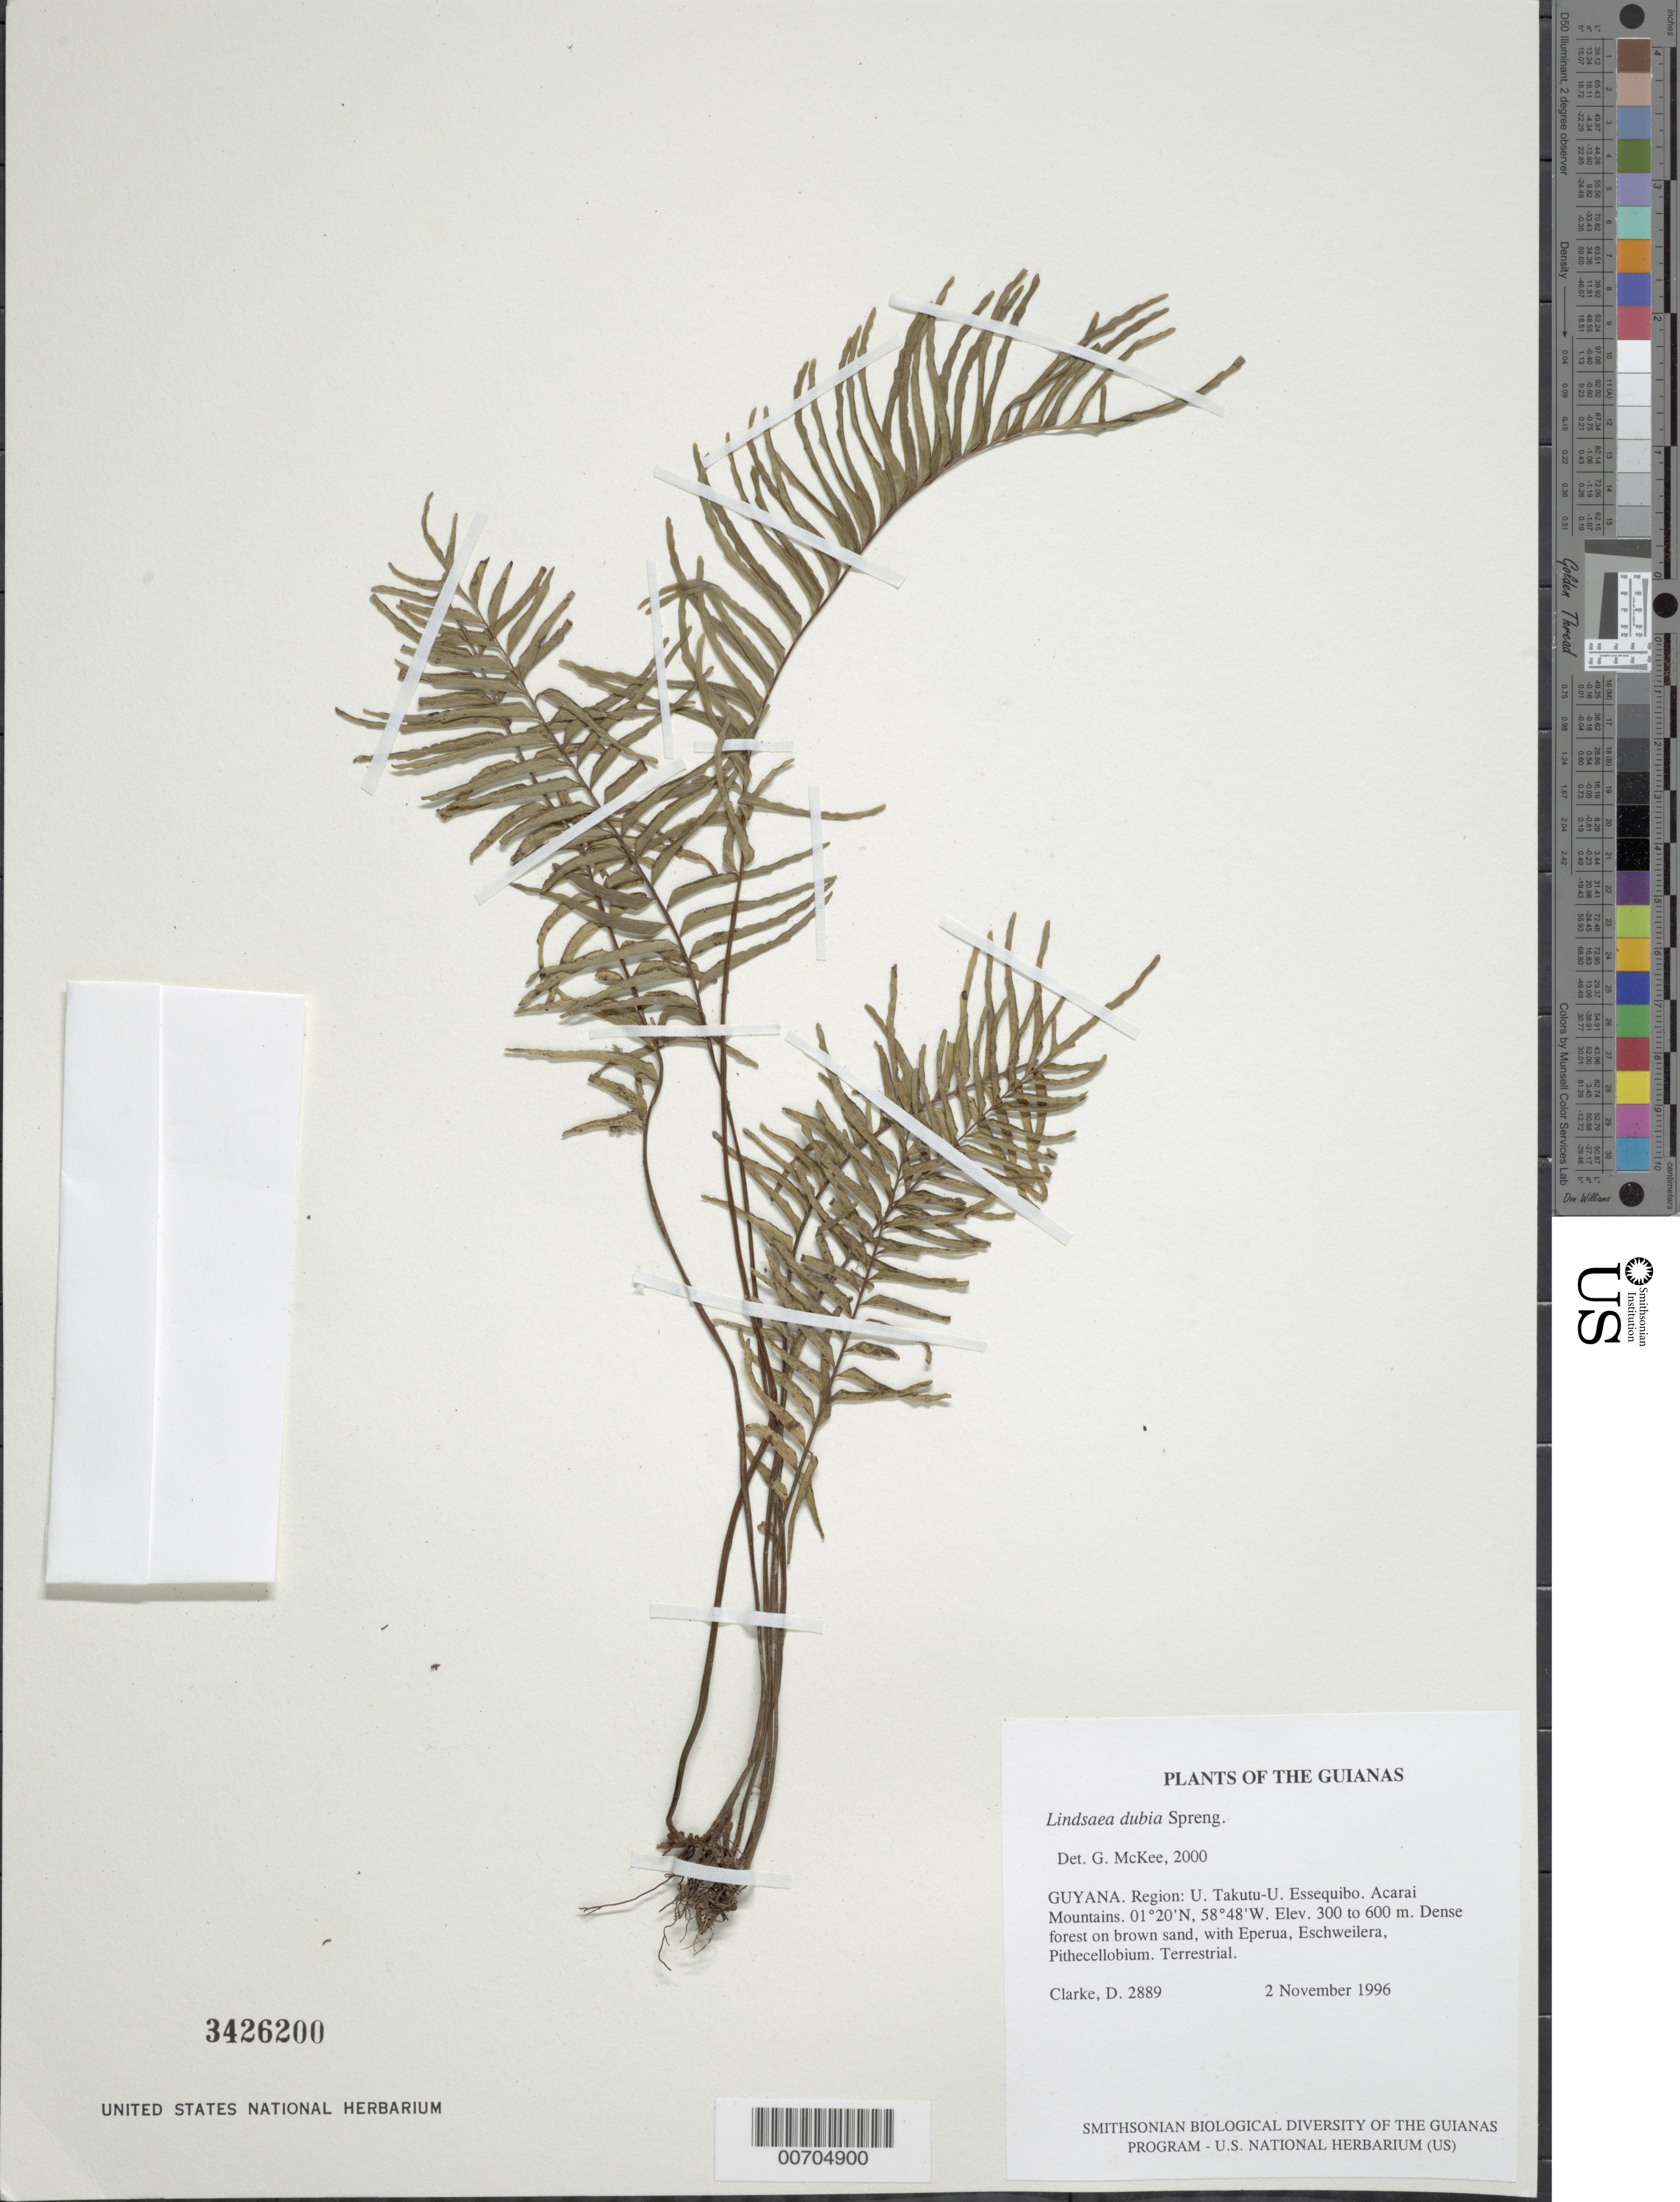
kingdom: Plantae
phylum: Tracheophyta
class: Polypodiopsida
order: Polypodiales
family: Lindsaeaceae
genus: Lindsaea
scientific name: Lindsaea dubia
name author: Spreng.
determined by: McKee, G. S., (US), NMNH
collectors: H. D. Clarke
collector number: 2889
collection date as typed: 2 November 1996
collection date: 1996-11-02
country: Guyana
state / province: U. Takutu-U. Essequibo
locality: Acarai Mountains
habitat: Dense forest on brown sand, with Eperua, Eschweilera, Pithecellobium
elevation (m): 300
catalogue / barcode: US 3426200